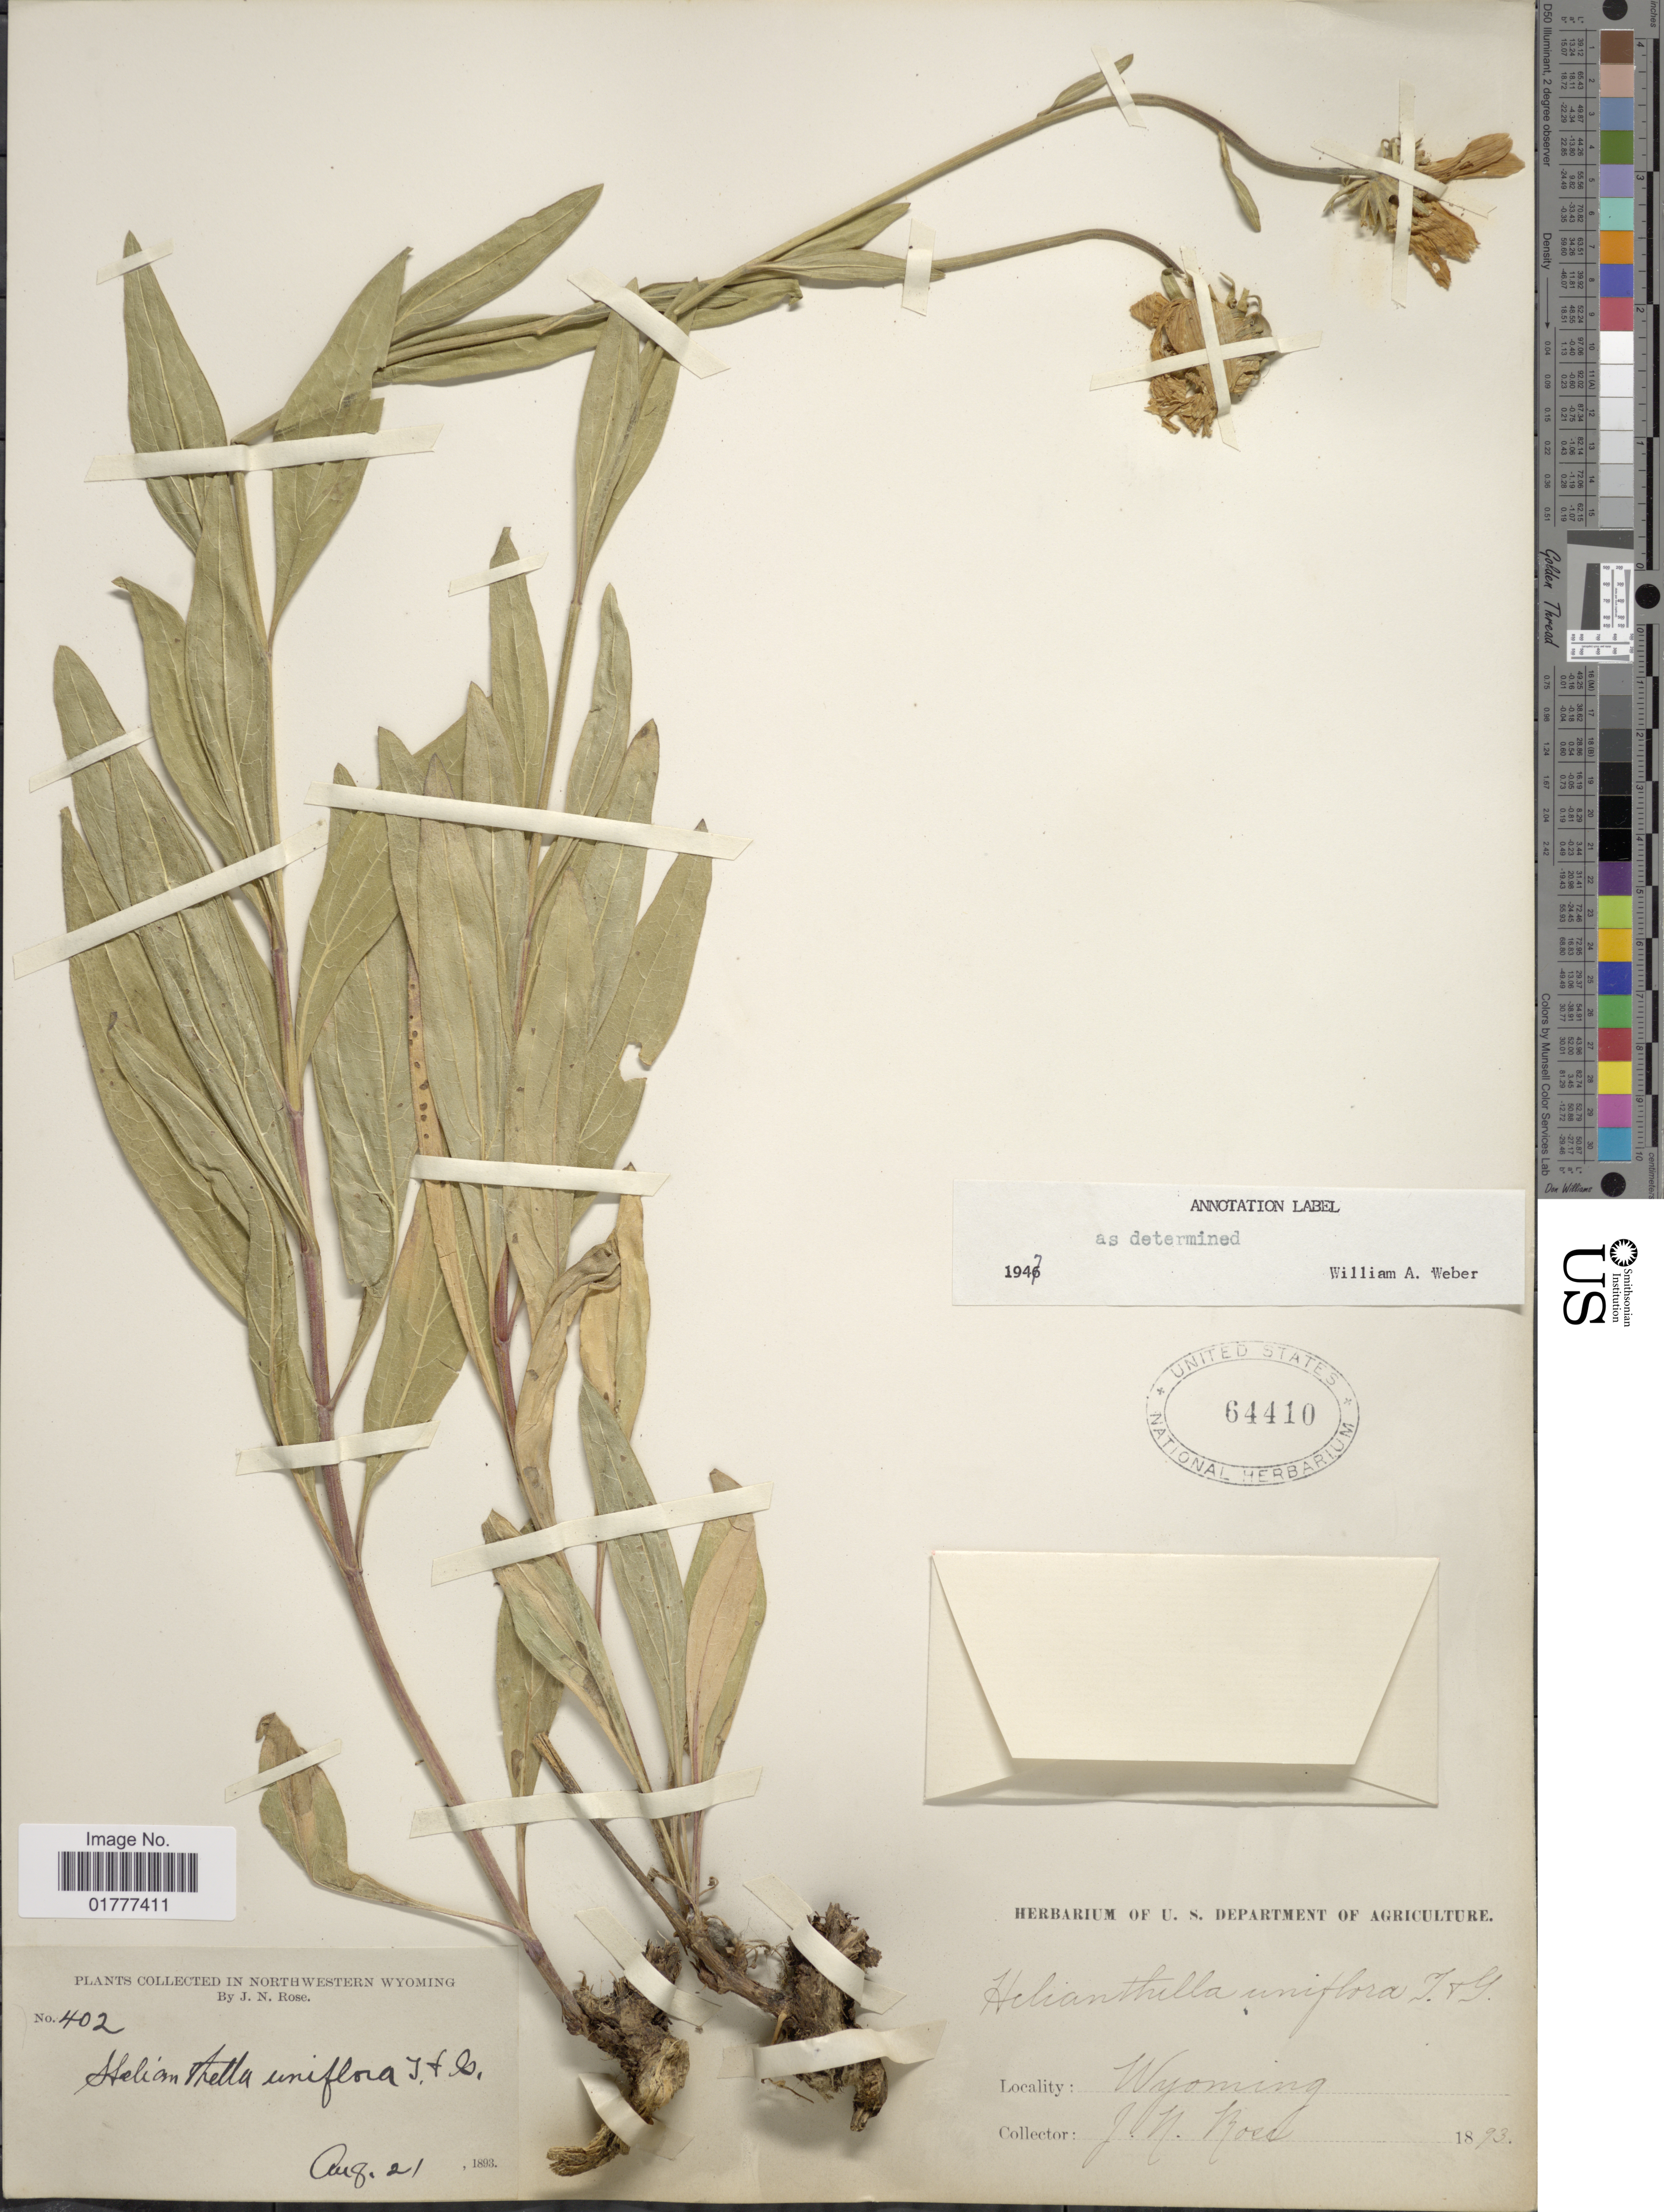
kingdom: Plantae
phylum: Tracheophyta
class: Magnoliopsida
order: Asterales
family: Asteraceae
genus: Helianthella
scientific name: Helianthella uniflora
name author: Torr. & A. Gray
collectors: J. N. Rose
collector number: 402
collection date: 1893-08-21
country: United States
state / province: Wyoming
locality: Northwestern Wyoming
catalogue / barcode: US 64410